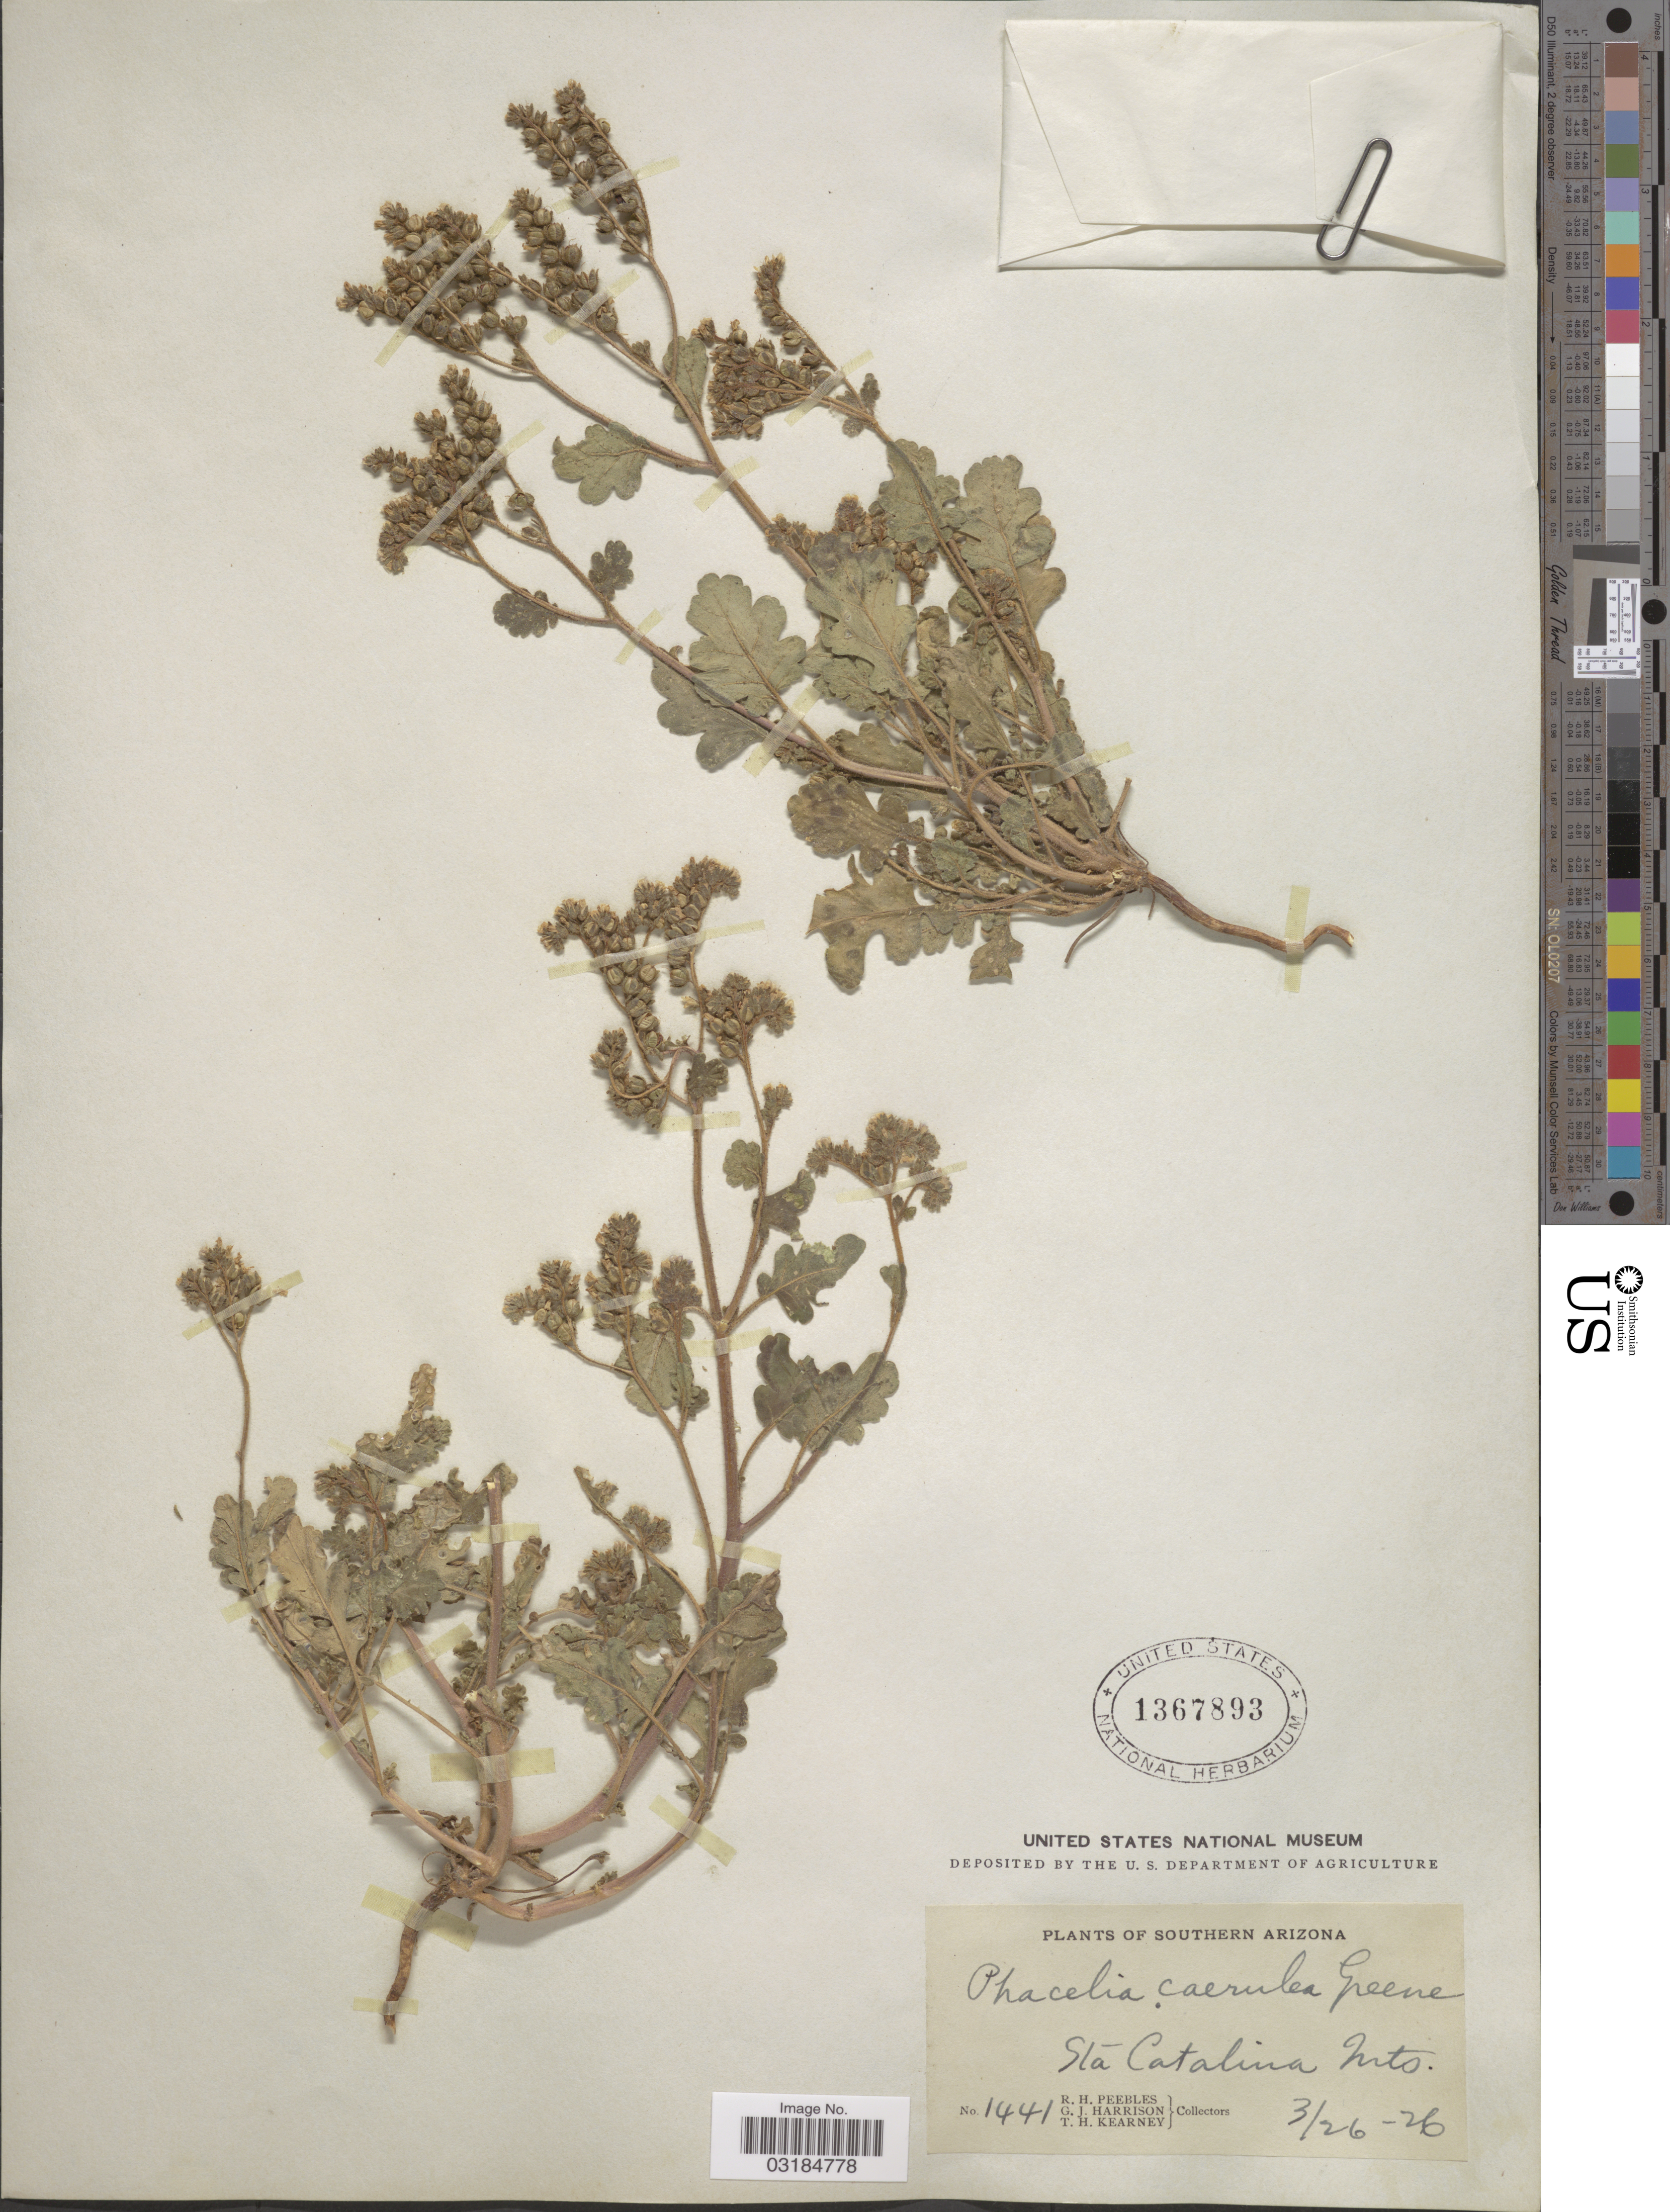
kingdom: Plantae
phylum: Tracheophyta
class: Magnoliopsida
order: Boraginales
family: Hydrophyllaceae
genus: Phacelia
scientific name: Phacelia caerulea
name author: Greene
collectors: R. H. Peebles, G. J. Harrison & T. H. Kearney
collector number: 1441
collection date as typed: Transcribed d/m/y: 26/3/26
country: United States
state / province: Arizona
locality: Southern Arizona, Sta Catalina Mts.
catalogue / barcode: US 1367893